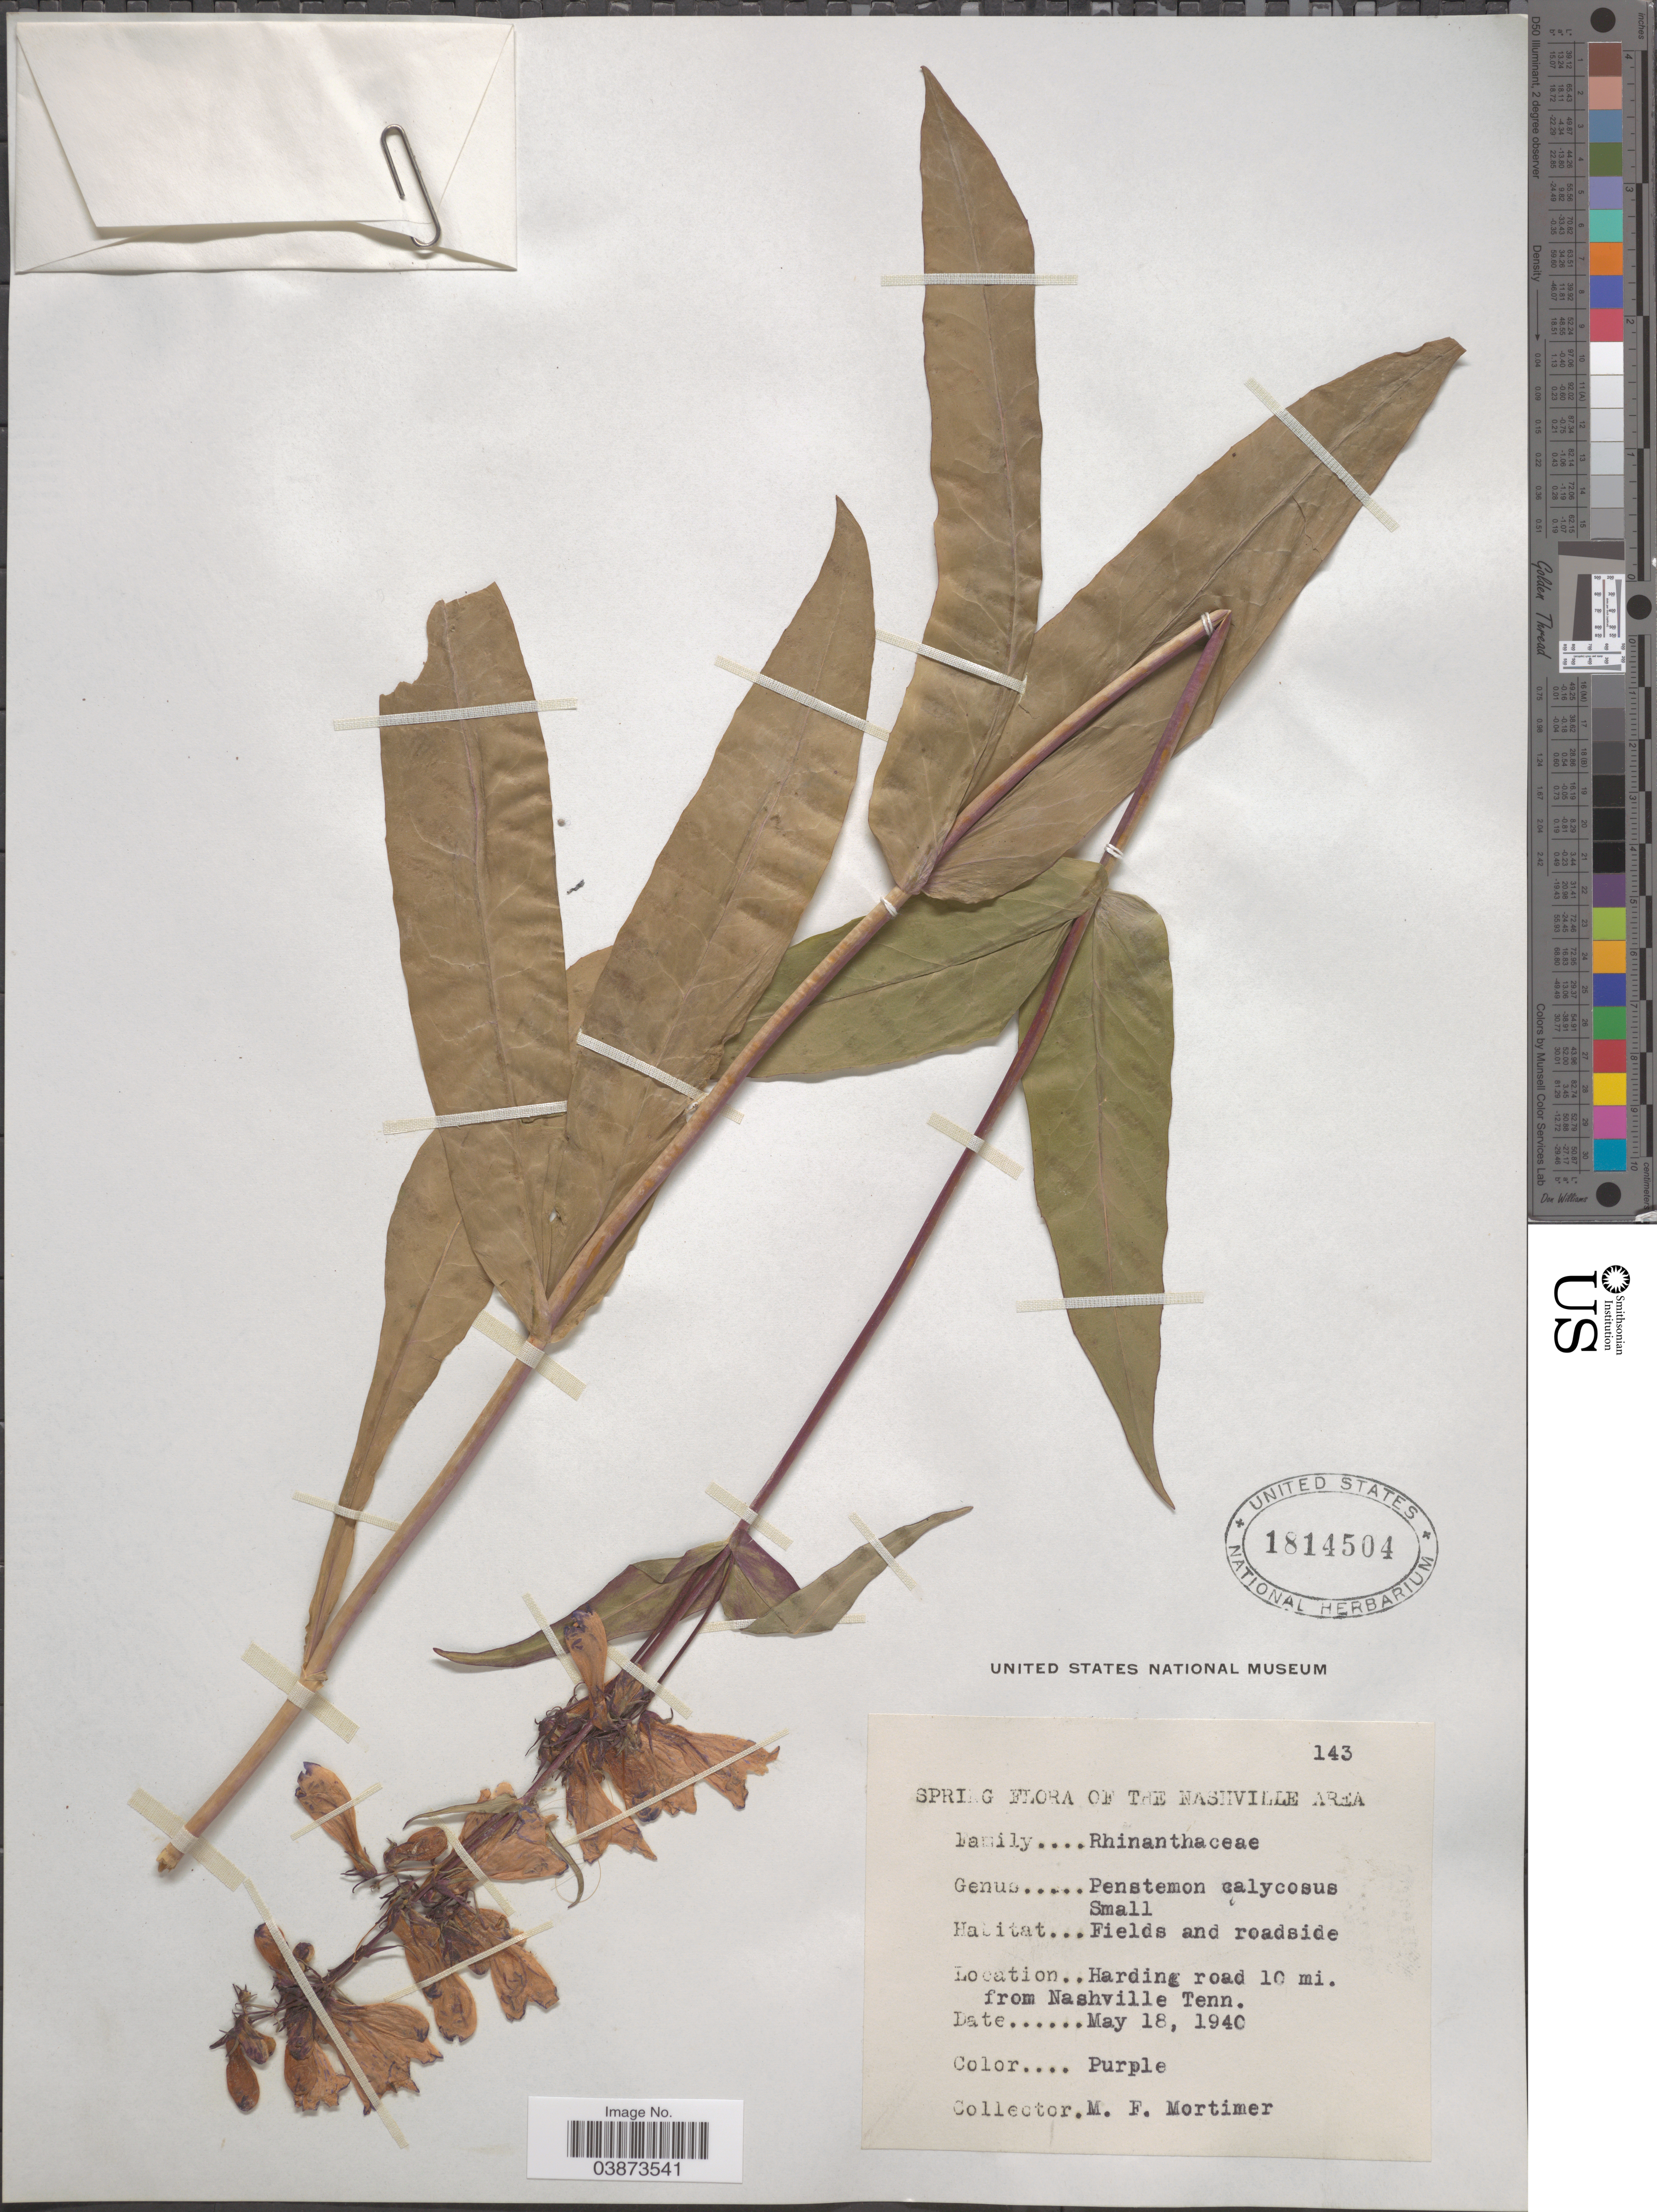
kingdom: Plantae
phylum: Tracheophyta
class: Magnoliopsida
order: Lamiales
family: Plantaginaceae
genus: Penstemon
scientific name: Penstemon calycosus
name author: Small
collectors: M. Mortimer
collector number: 143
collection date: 1940-05-18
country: United States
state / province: Tennessee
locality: The Nashville Area. Harding road 10 mi. from Nashville Tenn.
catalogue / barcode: US 1814504